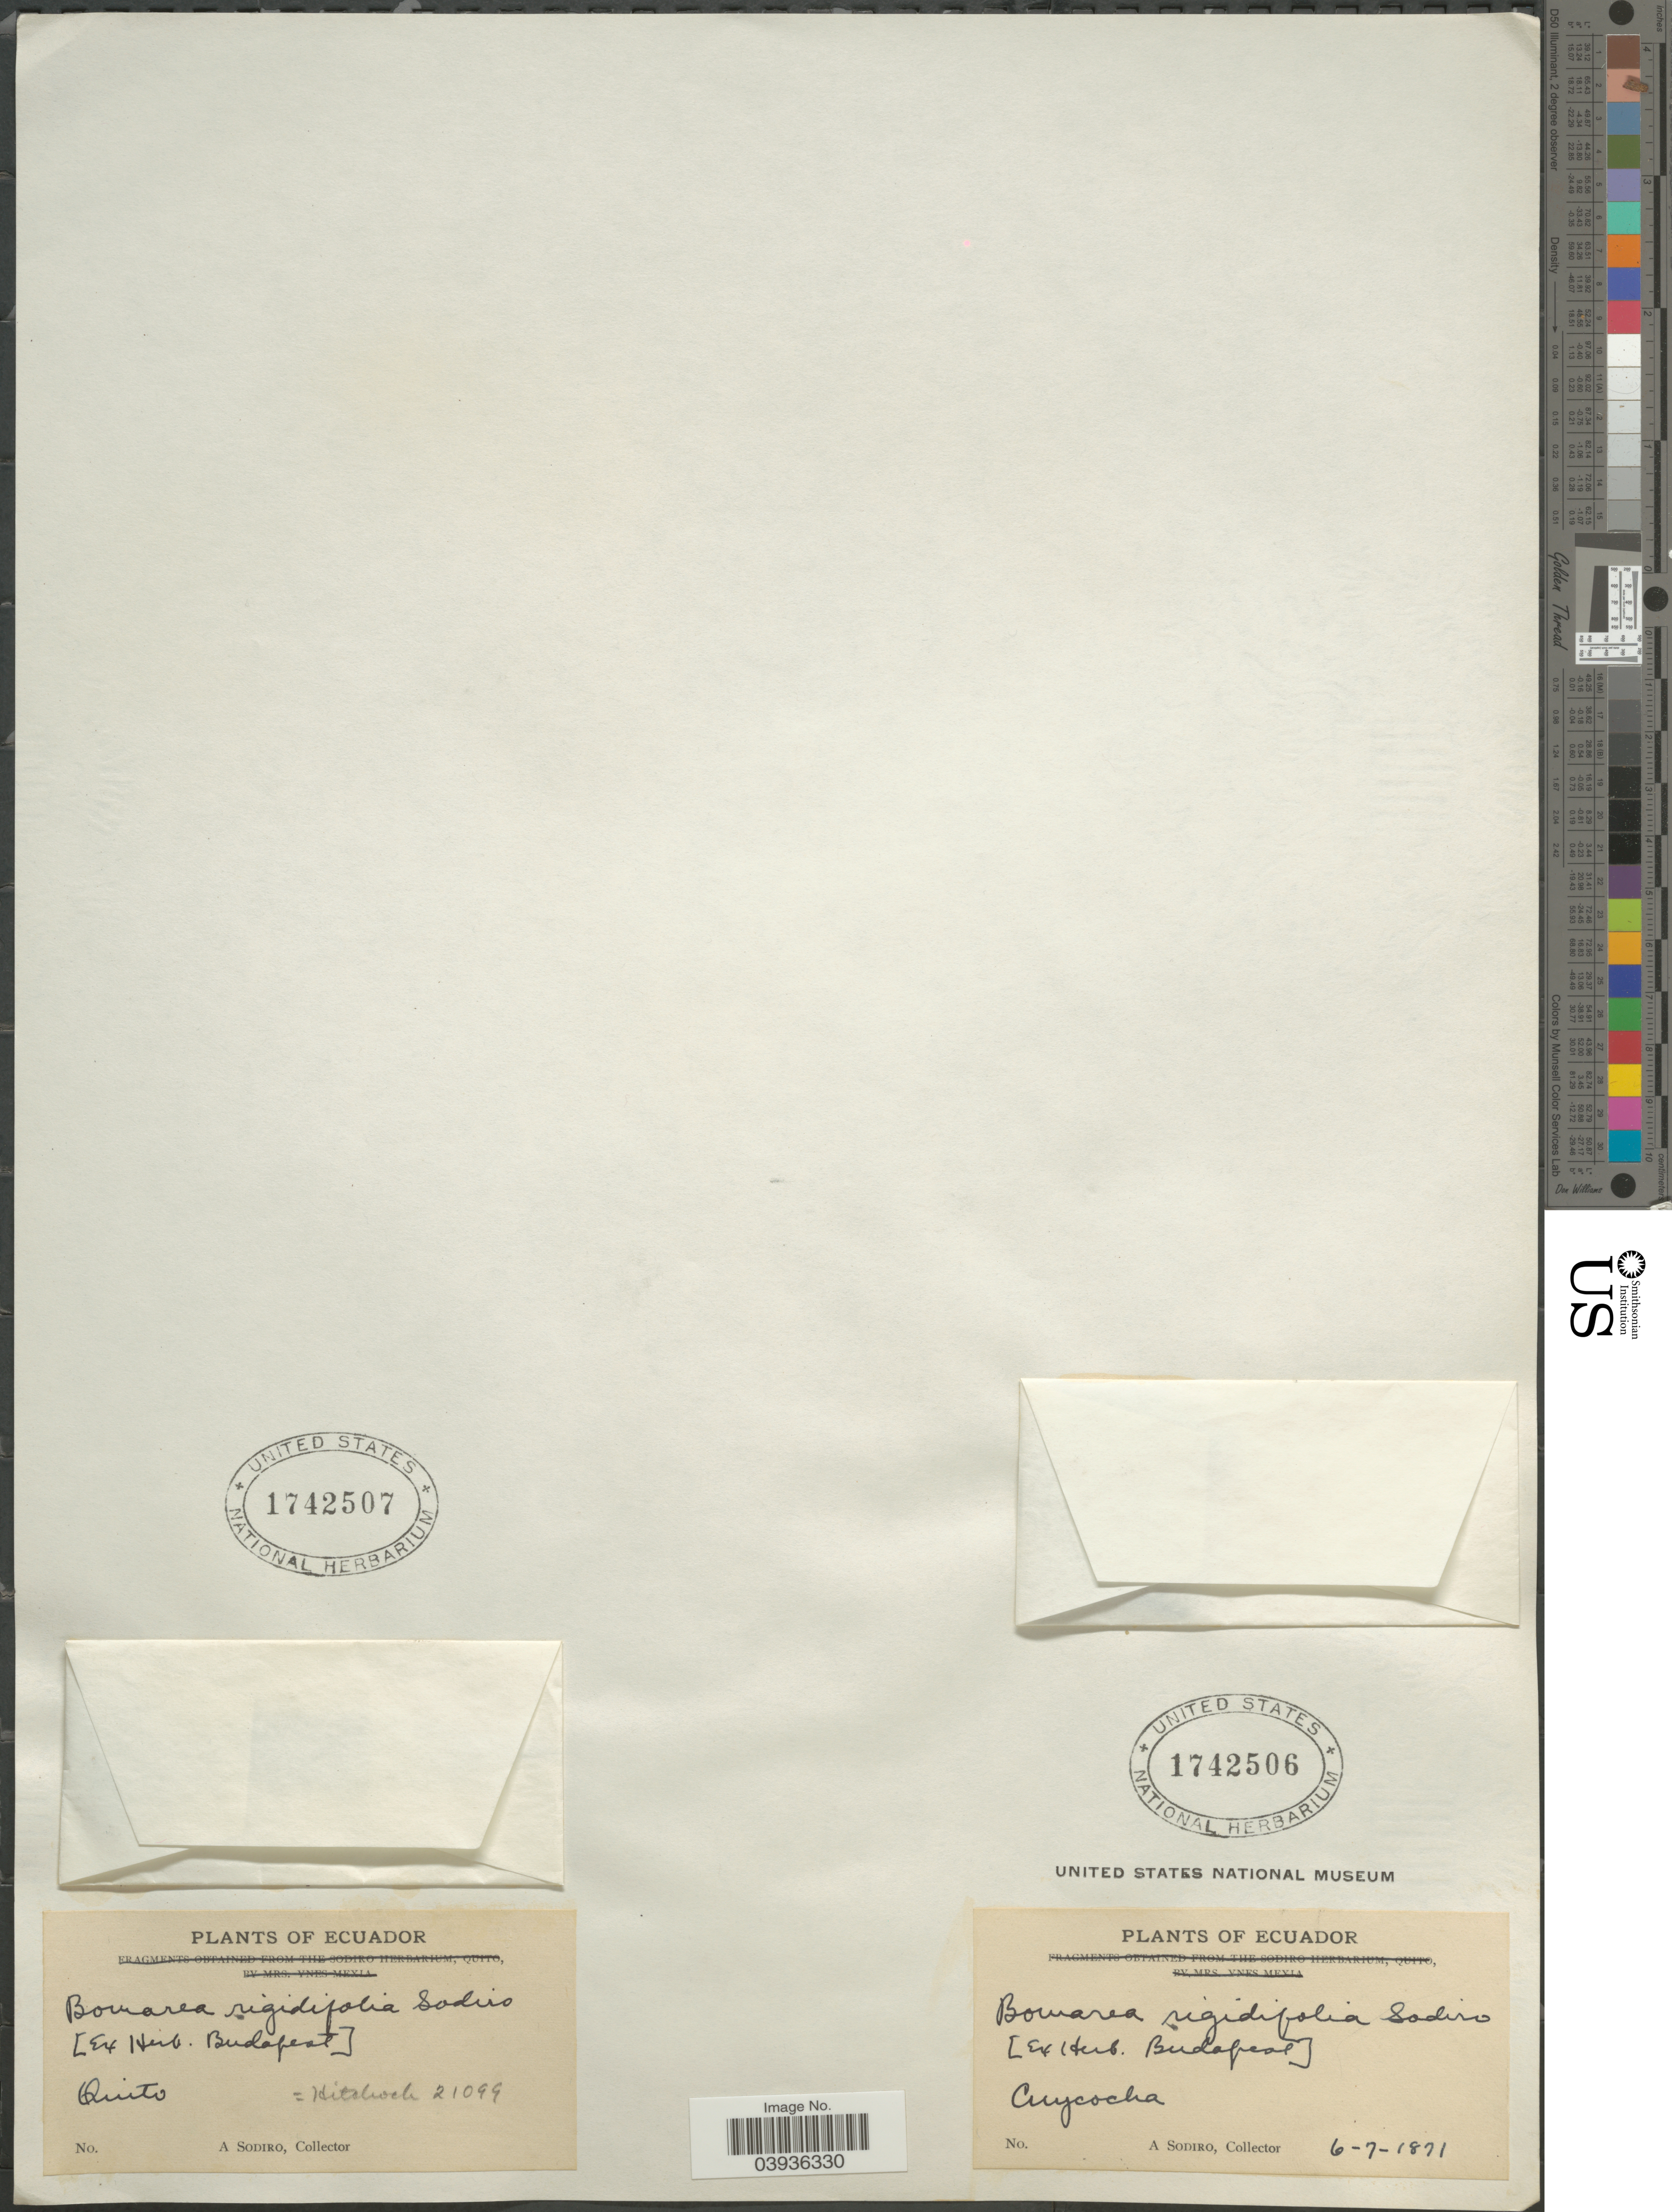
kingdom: Plantae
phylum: Tracheophyta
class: Liliopsida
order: Liliales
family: Alstroemeriaceae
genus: Bomarea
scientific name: Bomarea rigidifolia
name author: Sodiro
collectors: A. Sodiro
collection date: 1871-07-06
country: Ecuador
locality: Cuycocha.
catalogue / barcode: US 1742506